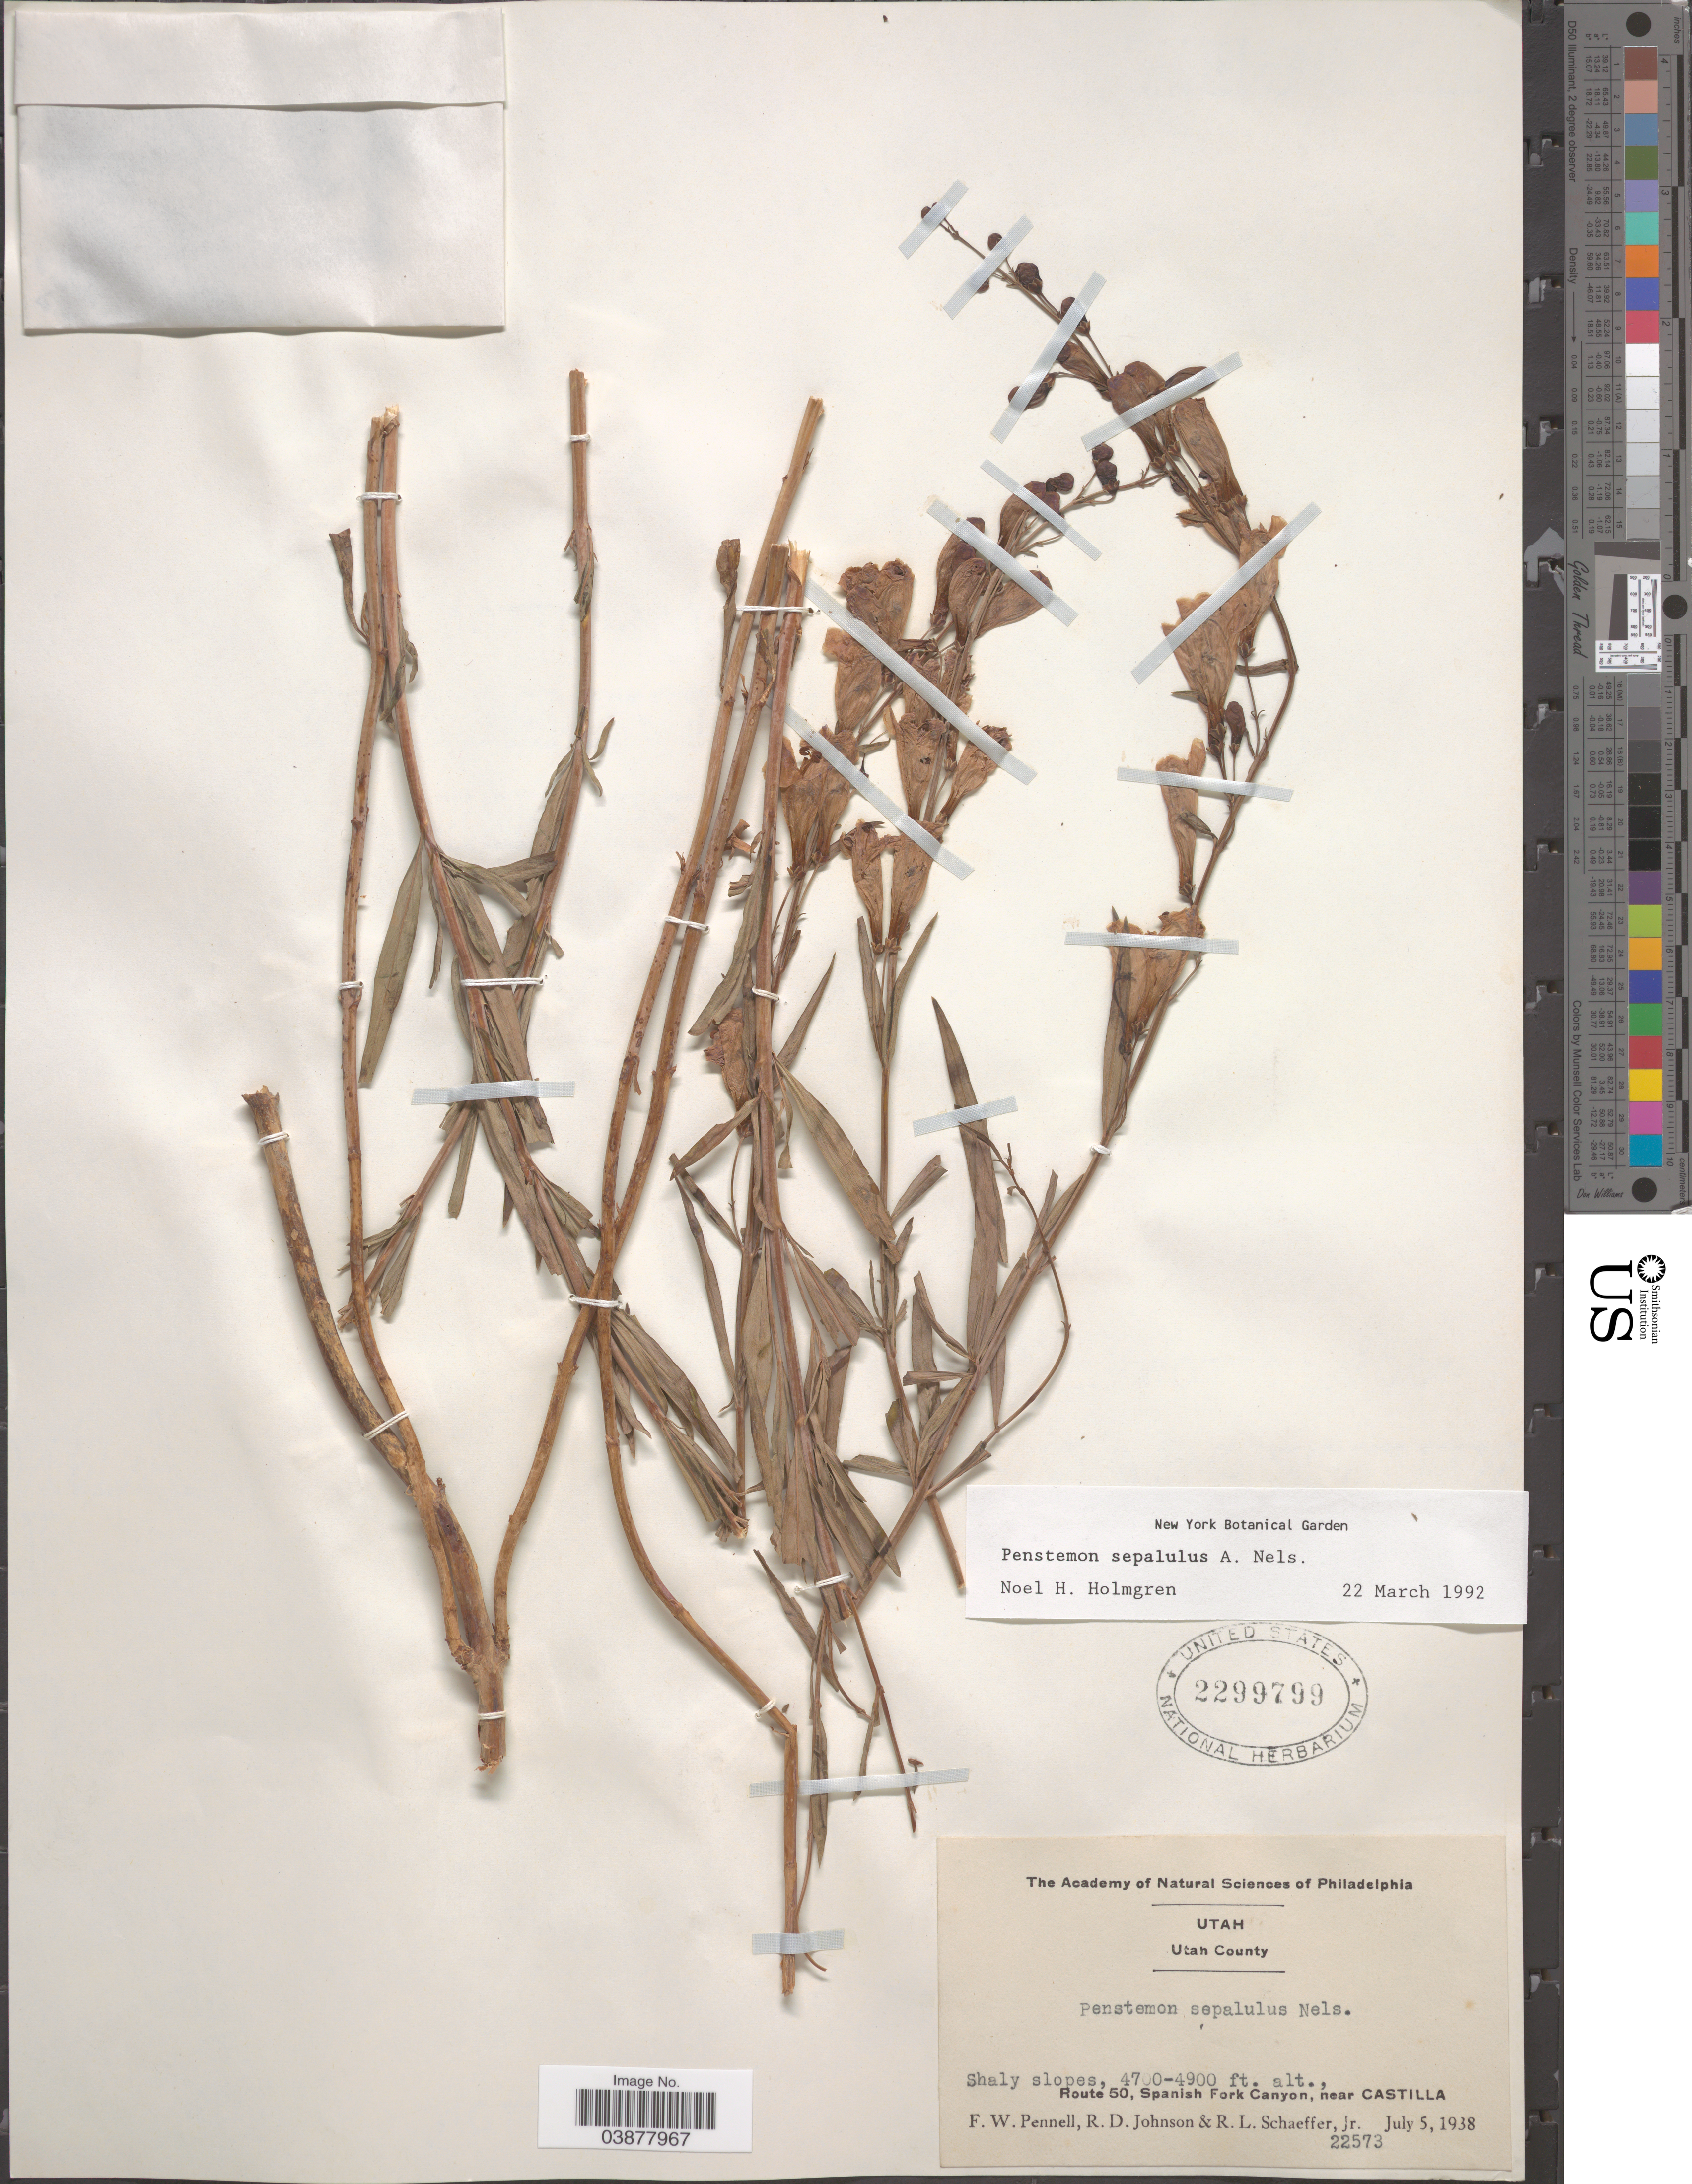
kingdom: Plantae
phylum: Tracheophyta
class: Magnoliopsida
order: Lamiales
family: Plantaginaceae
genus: Penstemon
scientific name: Penstemon sepalulus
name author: A. Nelson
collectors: F. W. Pennell, R. D. Johnson & R. L. Schaeffer Jr.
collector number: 22573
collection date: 1938-07-05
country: United States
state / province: Utah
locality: Utah County. Route 50, Spanish Fork Canyon, near Castilla.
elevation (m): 1433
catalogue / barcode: US 2299799